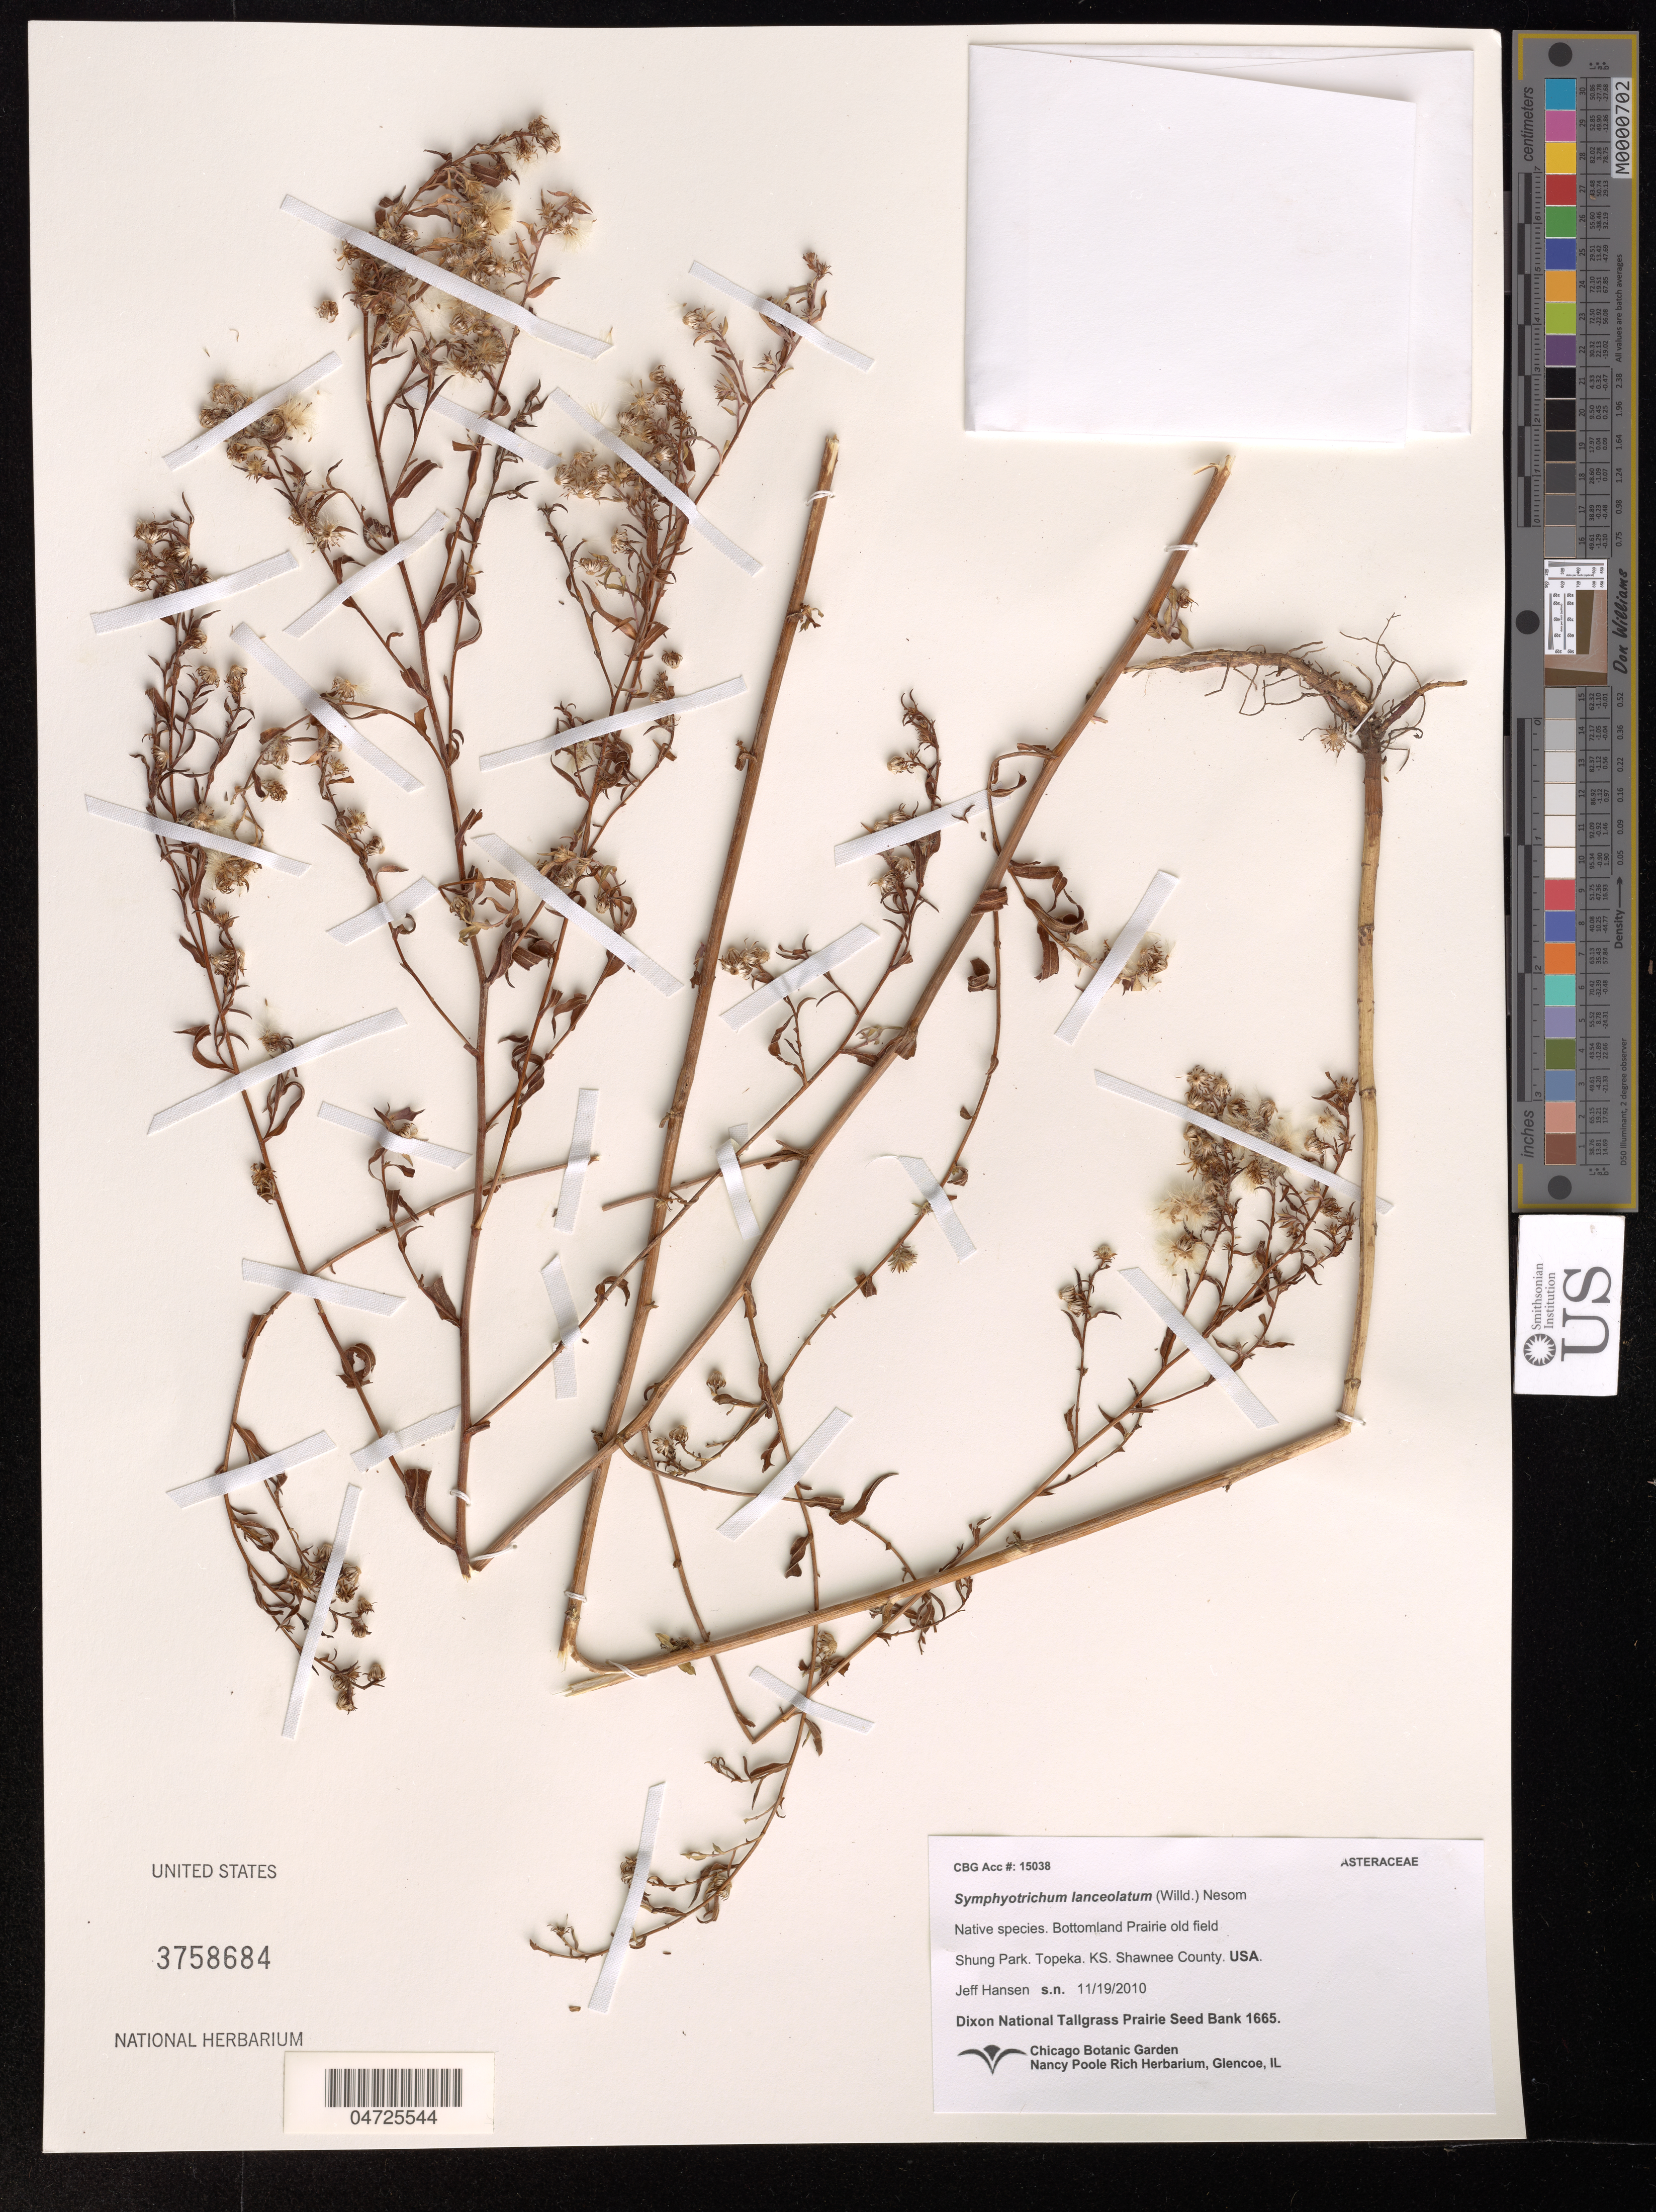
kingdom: Plantae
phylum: Tracheophyta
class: Magnoliopsida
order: Asterales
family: Asteraceae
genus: Symphyotrichum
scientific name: Symphyotrichum lanceolatum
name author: (Willd.) G.L. Nesom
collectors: J. Hansen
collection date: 2010-11-19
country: United States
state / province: Kansas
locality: Bottomland Prairie old field. Shung Park. Topeka. Shawnee County.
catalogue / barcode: US 3758684